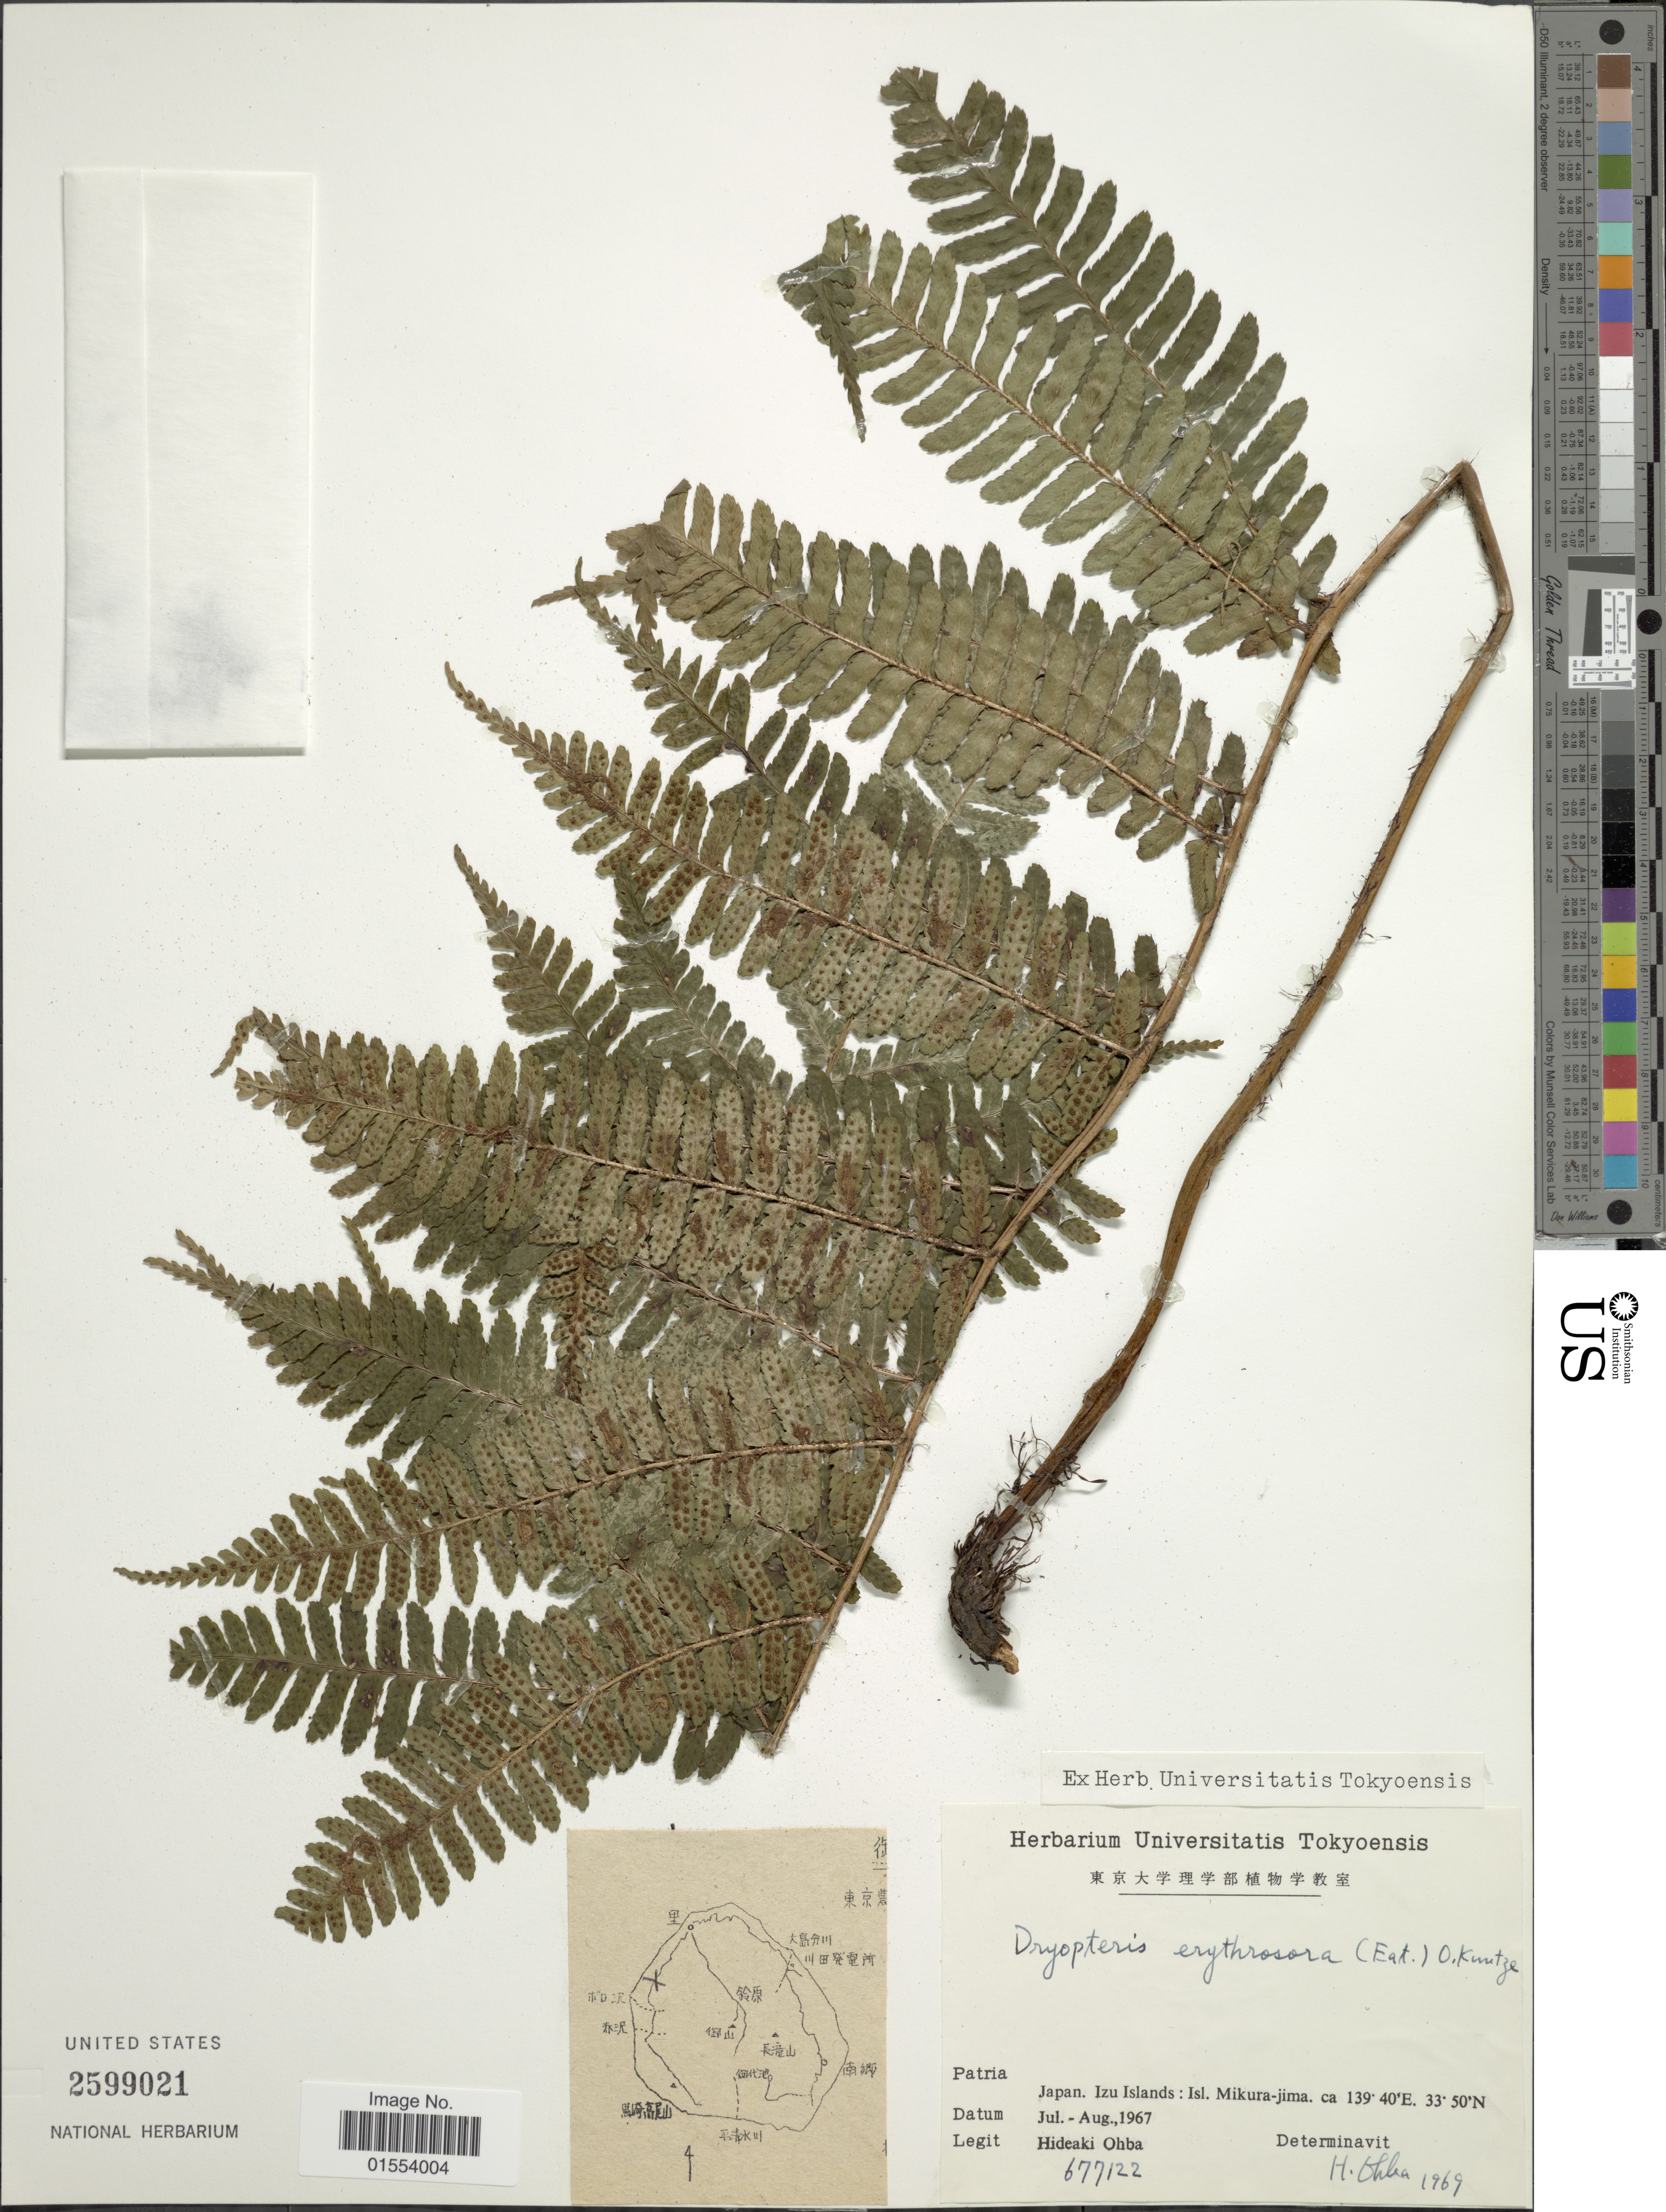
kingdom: Plantae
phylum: Tracheophyta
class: Polypodiopsida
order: Polypodiales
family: Dryopteridaceae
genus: Dryopteris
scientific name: Dryopteris erythrosora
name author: (D.C. Eaton) Kuntze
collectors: H. Ohba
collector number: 677122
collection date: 1967-07/1967-08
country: Japan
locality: Patria Japan. Izu Islands: Isl. Mikura-jima.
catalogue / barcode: US 2599021